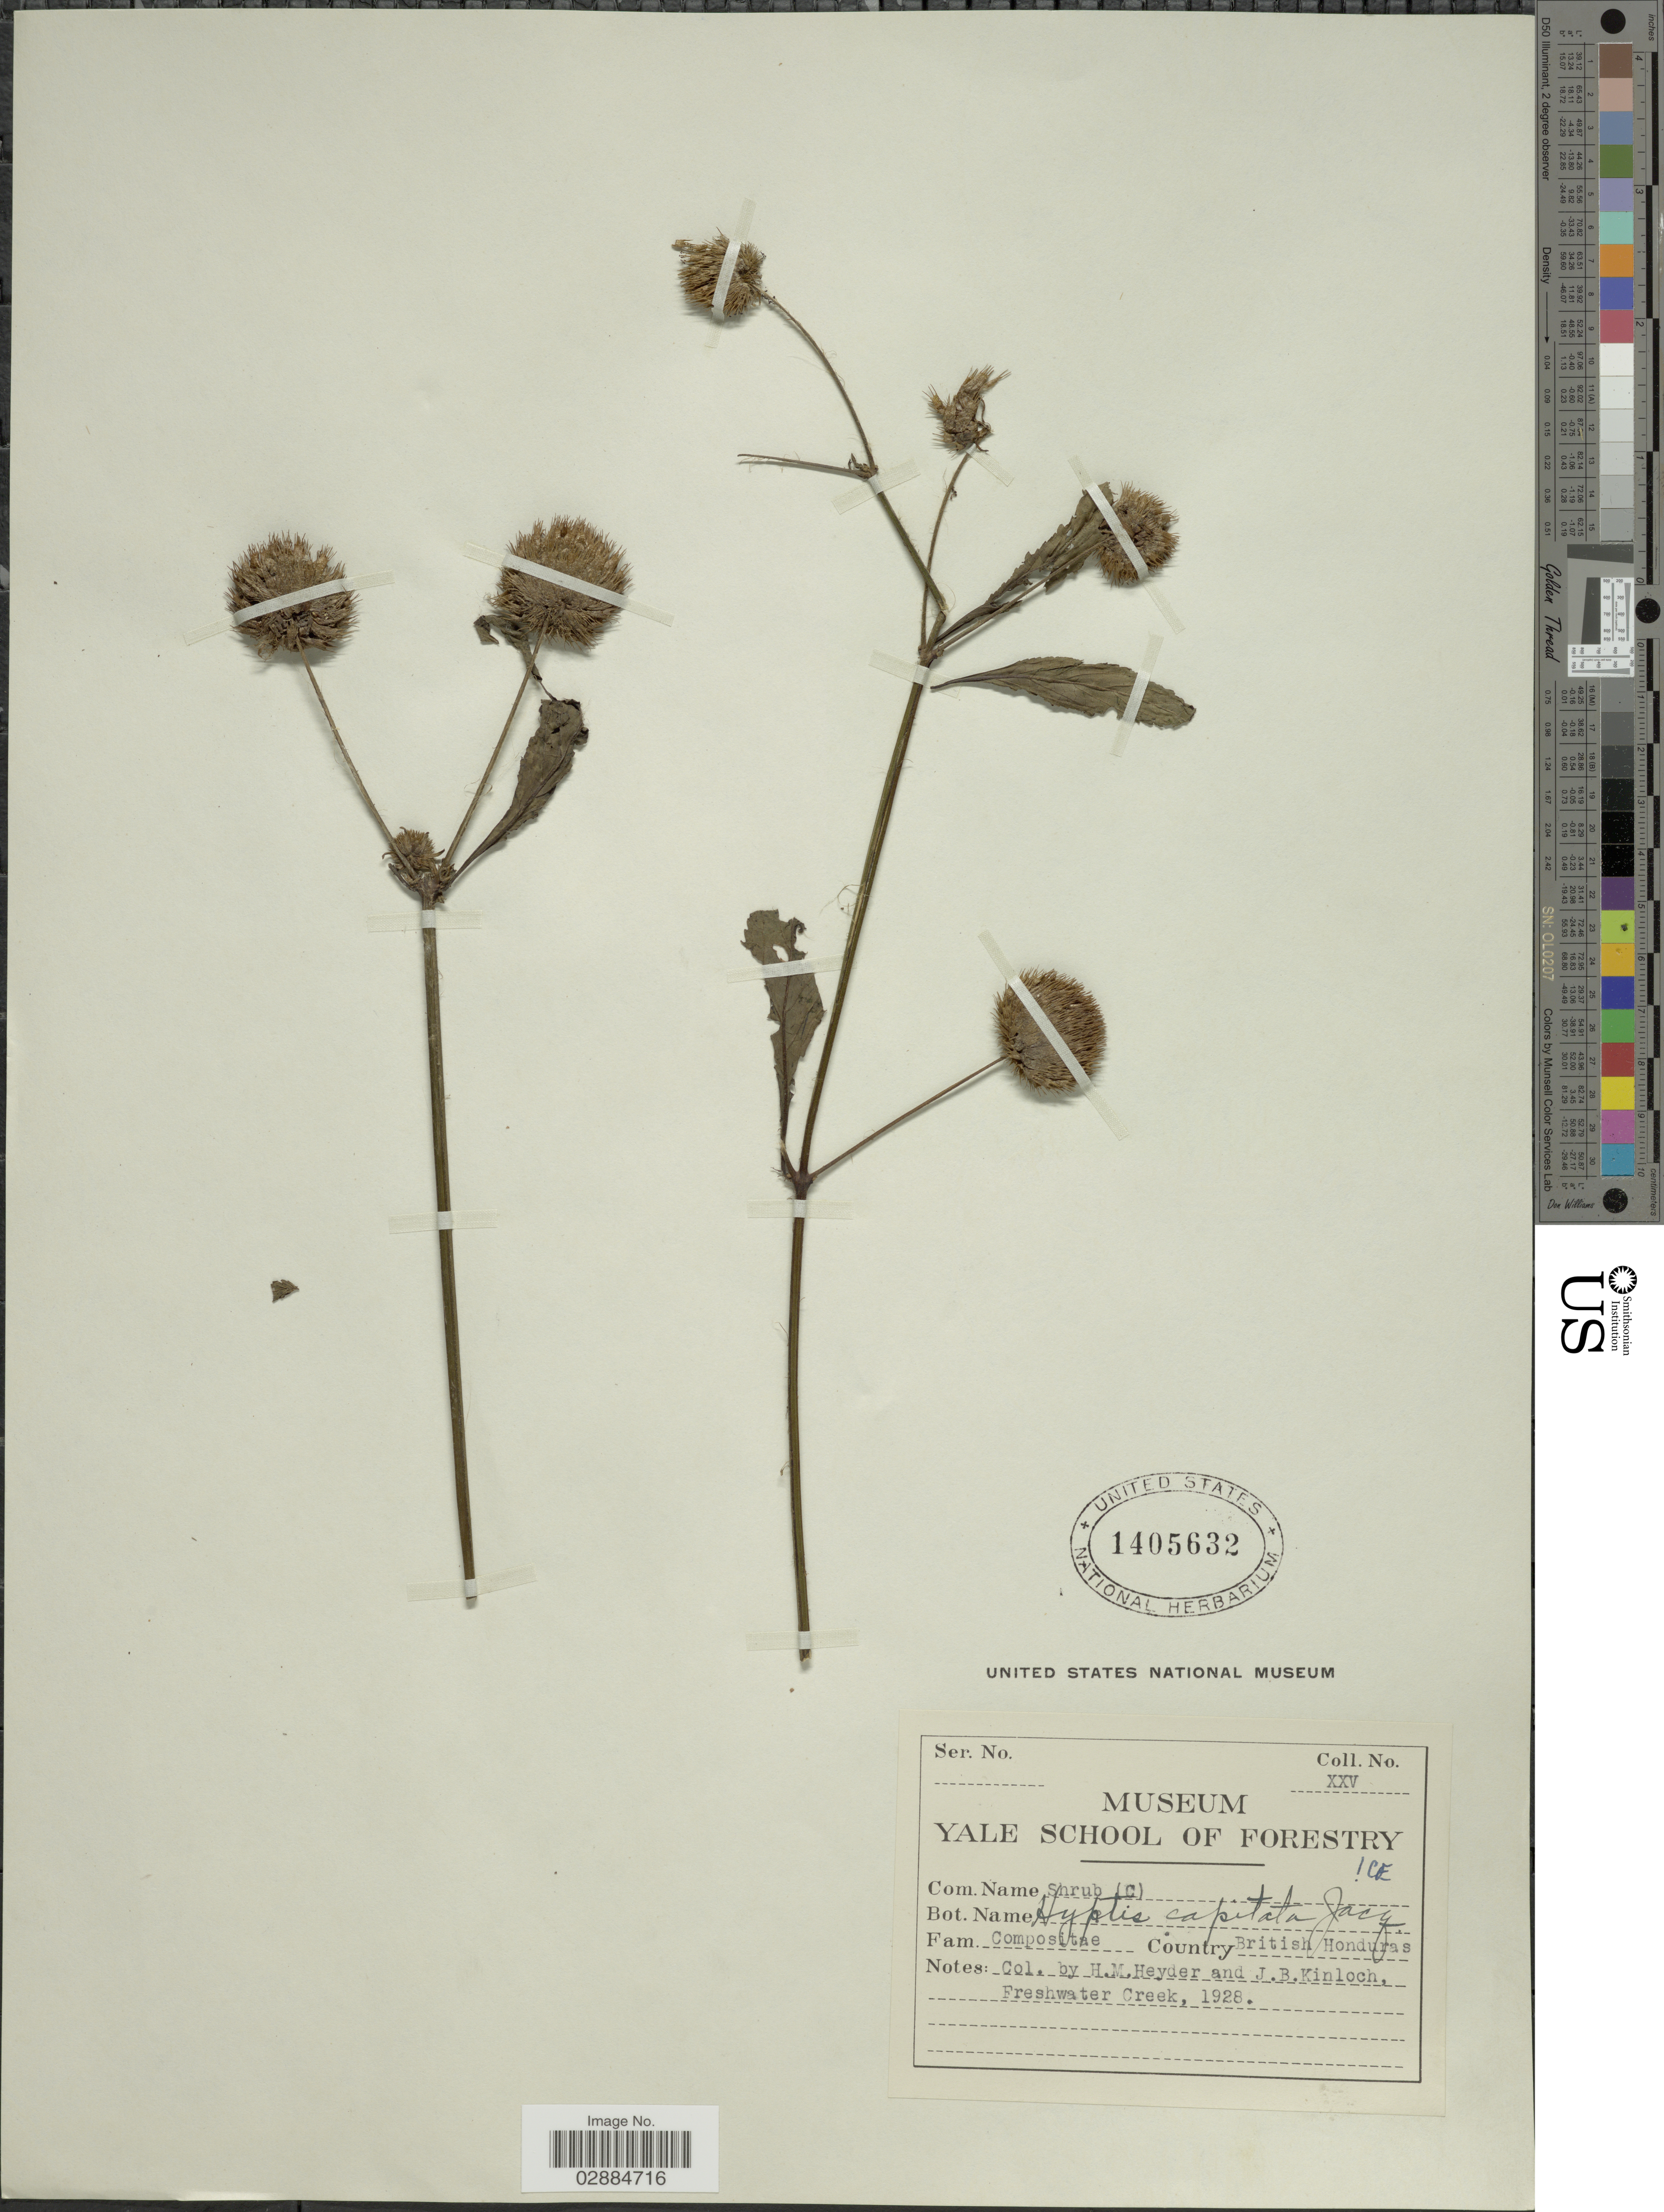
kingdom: Plantae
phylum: Tracheophyta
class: Magnoliopsida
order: Lamiales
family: Lamiaceae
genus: Hyptis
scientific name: Hyptis capitata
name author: Jacq.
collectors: H. Heyder & J. Kinloch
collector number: XXV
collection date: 1928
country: Belize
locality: Country British Honduras, Freshwater Creek.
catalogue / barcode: US 1405632